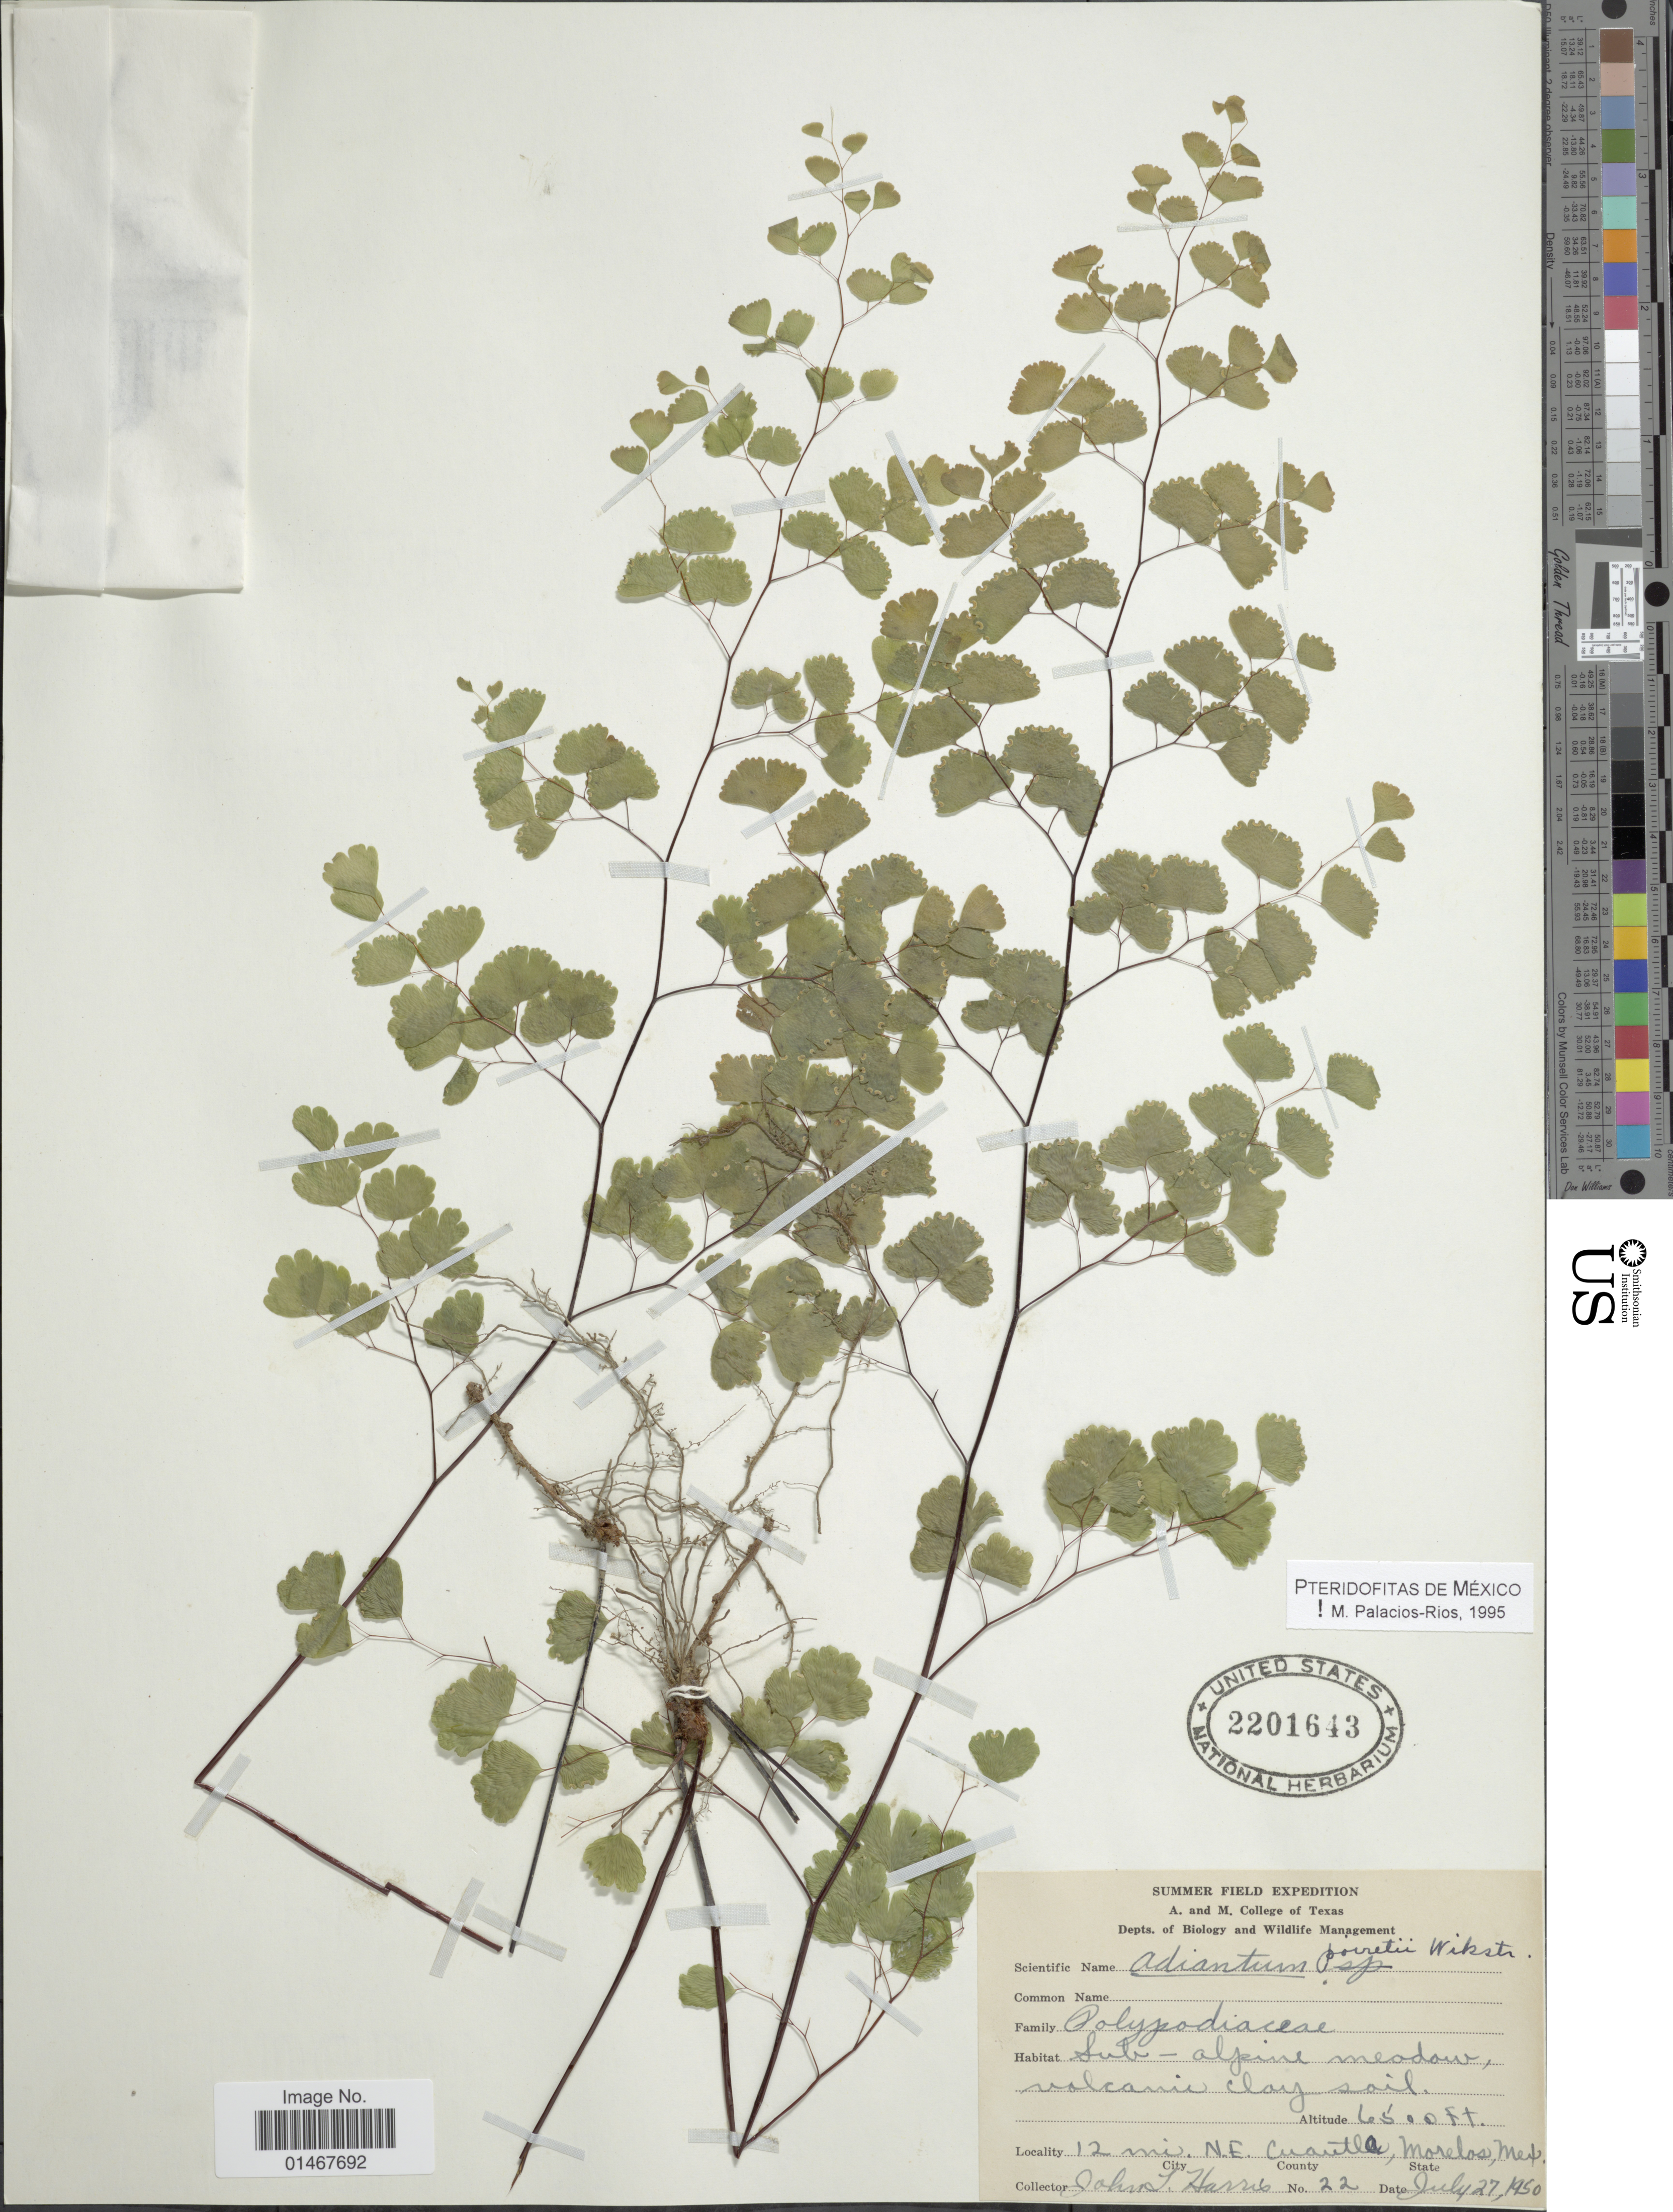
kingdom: Plantae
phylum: Tracheophyta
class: Polypodiopsida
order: Polypodiales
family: Pteridaceae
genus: Adiantum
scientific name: Adiantum poiretii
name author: Wikstr.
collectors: J. T. Harris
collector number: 2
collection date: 1950-07-27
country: Mexico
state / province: Morelos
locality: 12 mi N.E. Cuautl [interpreted]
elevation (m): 1981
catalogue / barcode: US 2201643